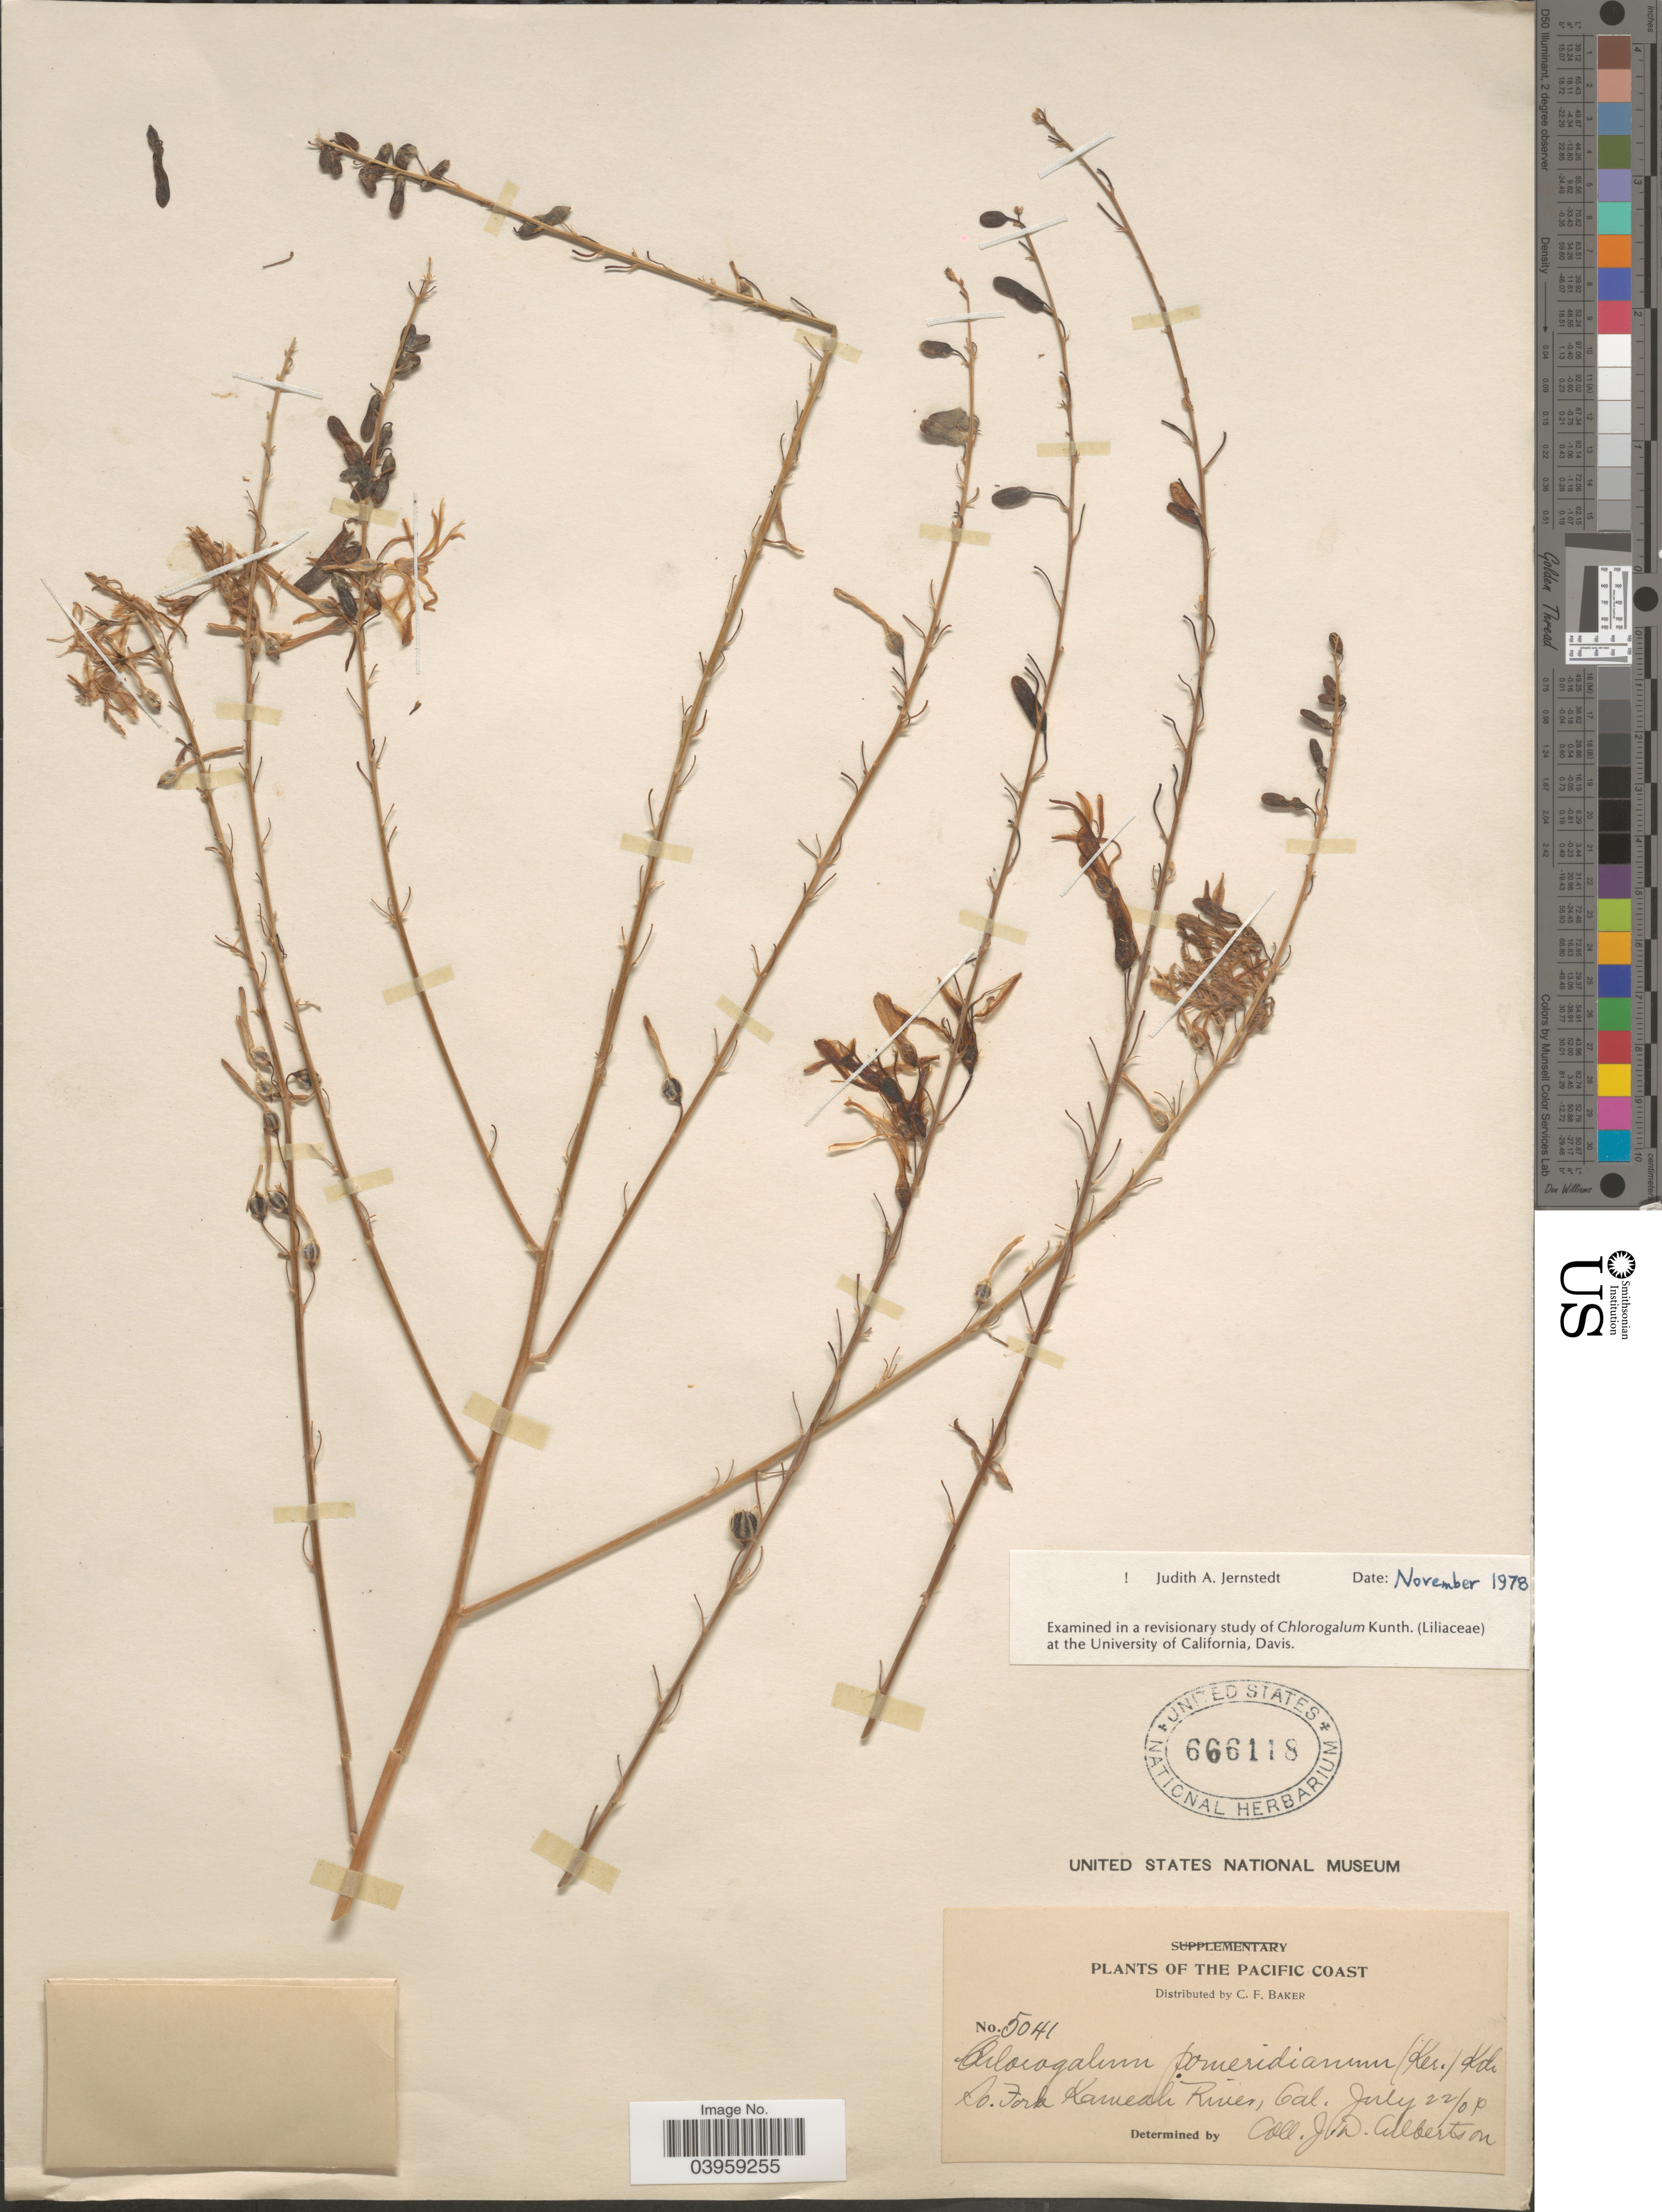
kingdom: Plantae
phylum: Tracheophyta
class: Liliopsida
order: Asparagales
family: Asparagaceae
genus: Chlorogalum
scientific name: Chlorogalum pomeridianum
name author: (DC.) Kunth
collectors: J. Culbertson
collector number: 5041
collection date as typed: Transcribed d/m/y: 22/7/9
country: United States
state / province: California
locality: The Pacific Coast. So. Fork Kameah River.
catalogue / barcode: US 666118